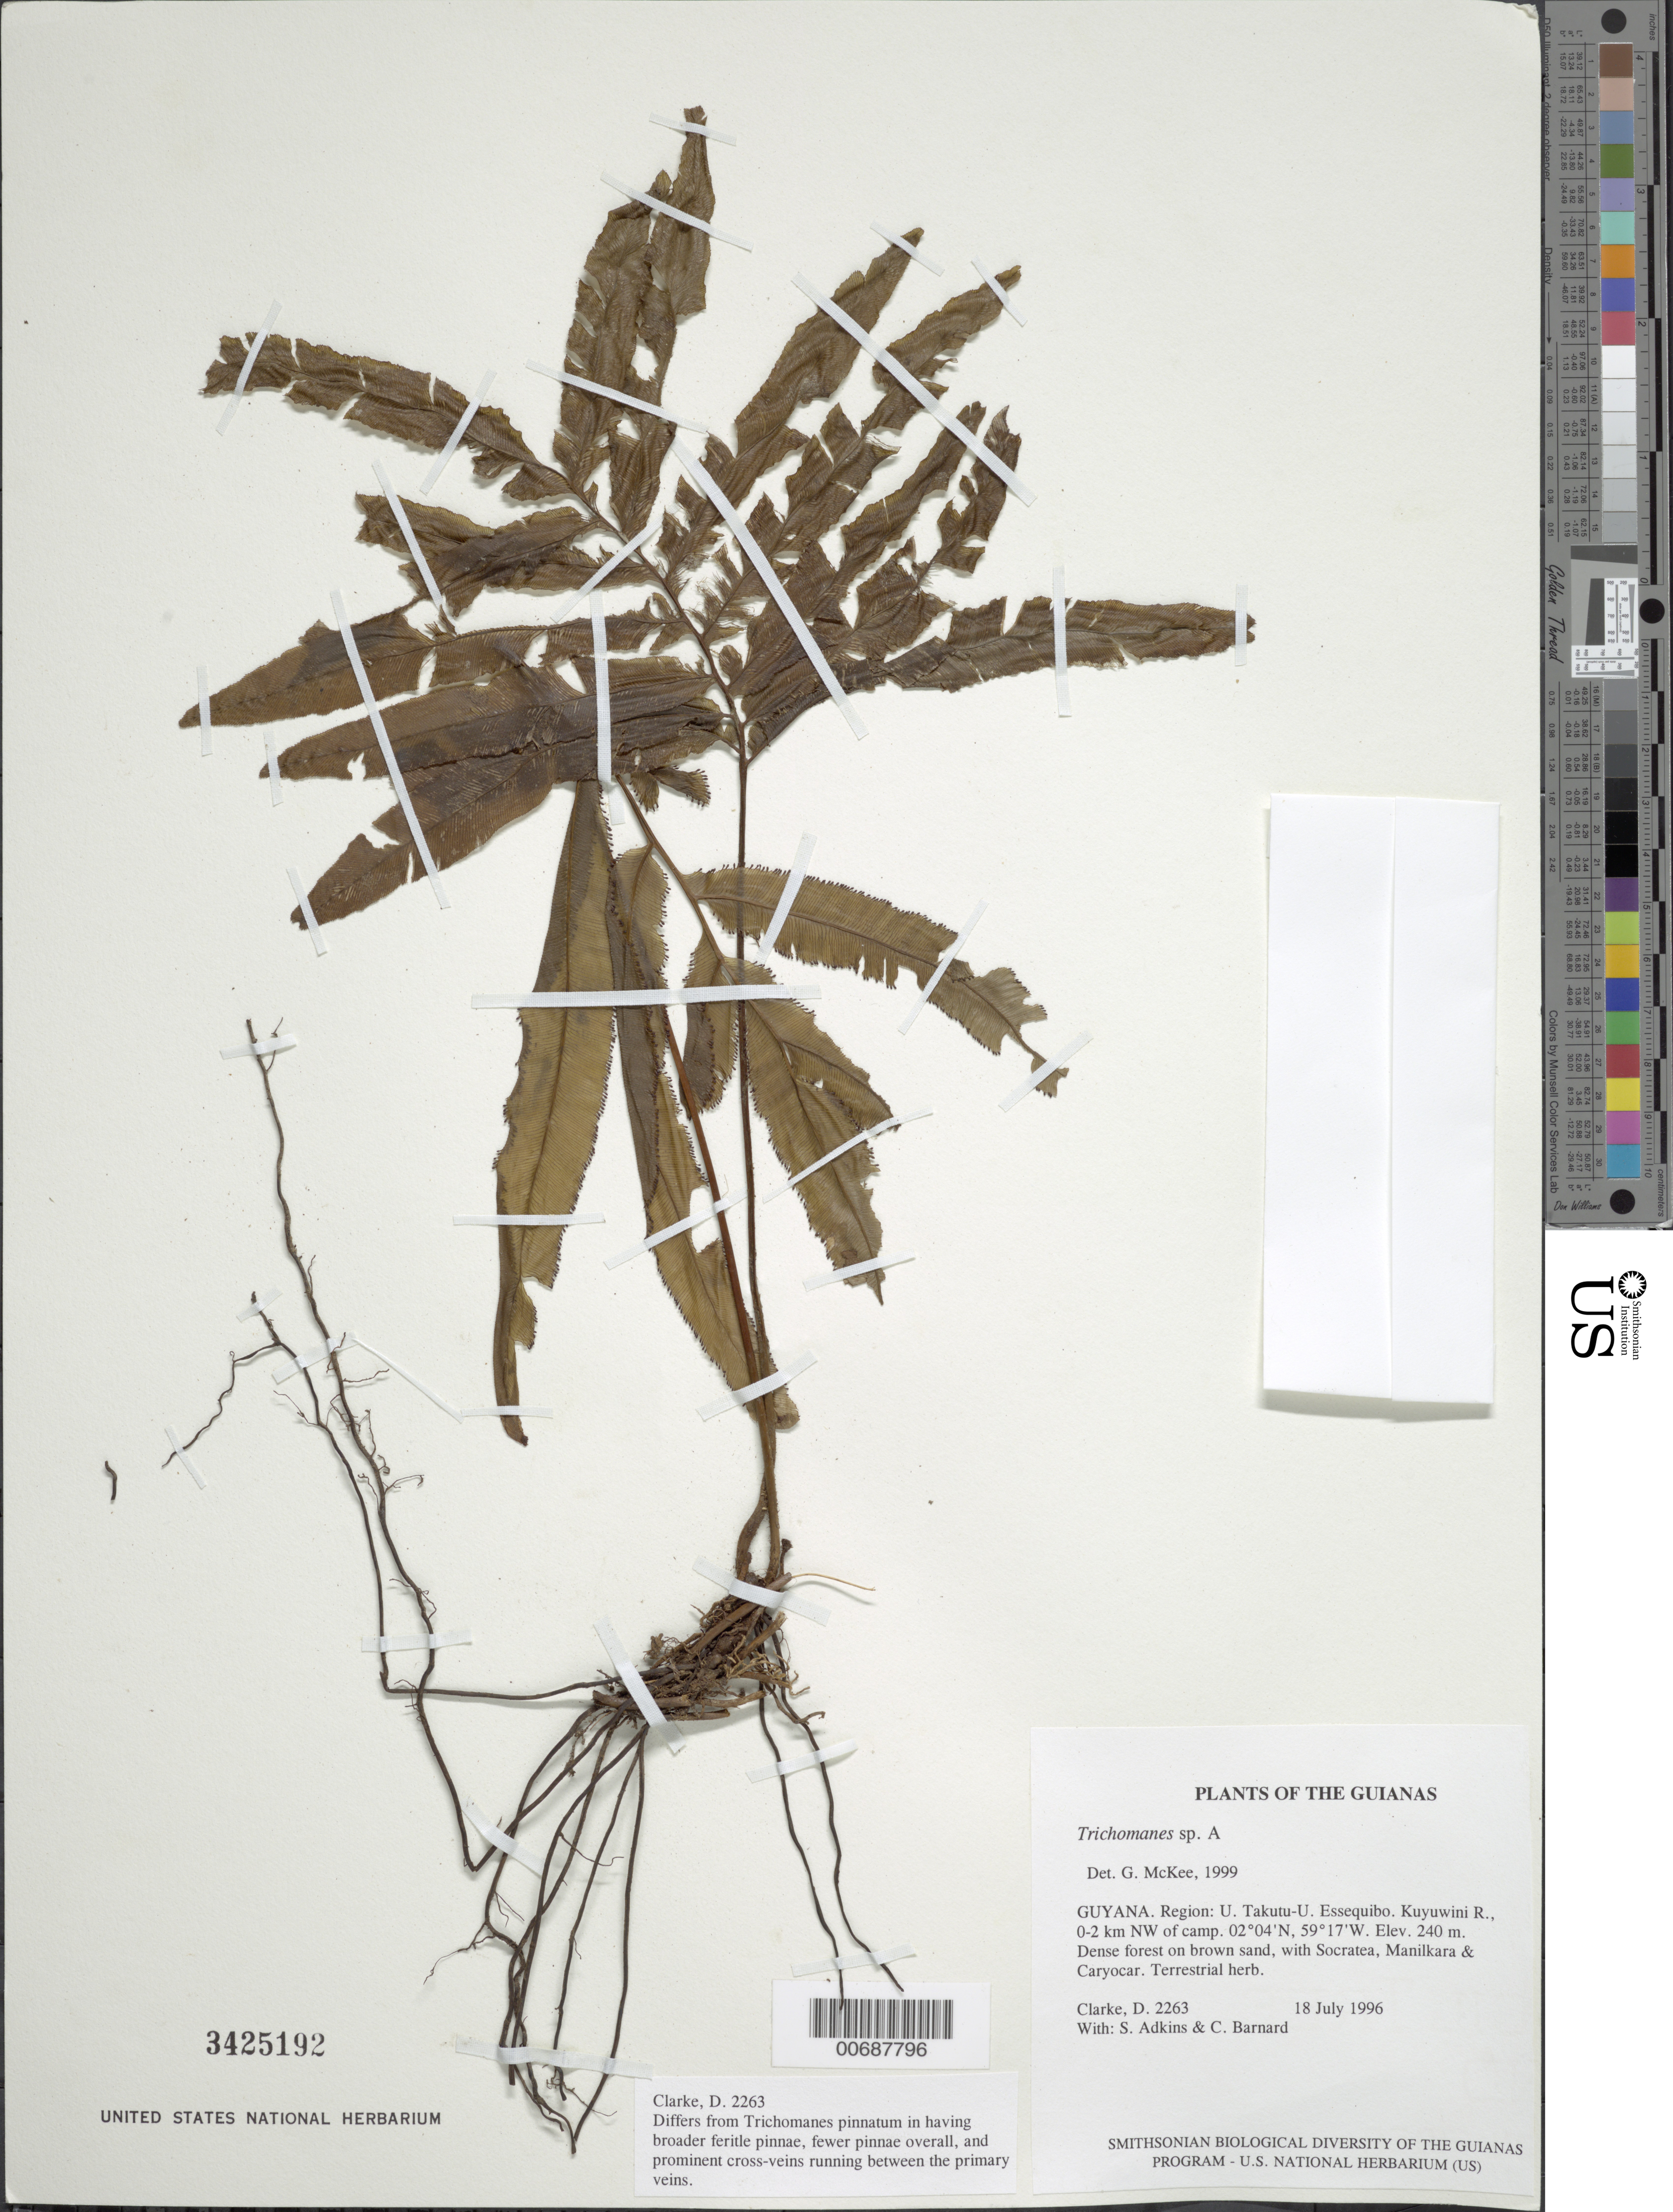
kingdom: Plantae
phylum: Tracheophyta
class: Polypodiopsida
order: Hymenophyllales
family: Hymenophyllaceae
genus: Trichomanes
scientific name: Trichomanes pinnatum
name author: Hedw.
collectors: H. D. Clarke, S. Adkins & C. Bernard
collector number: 2263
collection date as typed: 18 July 1996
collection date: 1996-07-18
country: Guyana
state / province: U. Takutu-U. Essequibo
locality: Kuyuwini R., 0-2 km NW of camp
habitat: Dense forest on brown sand, with Socratea, Manilkara & Caryocar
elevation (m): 240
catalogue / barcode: US 3425192